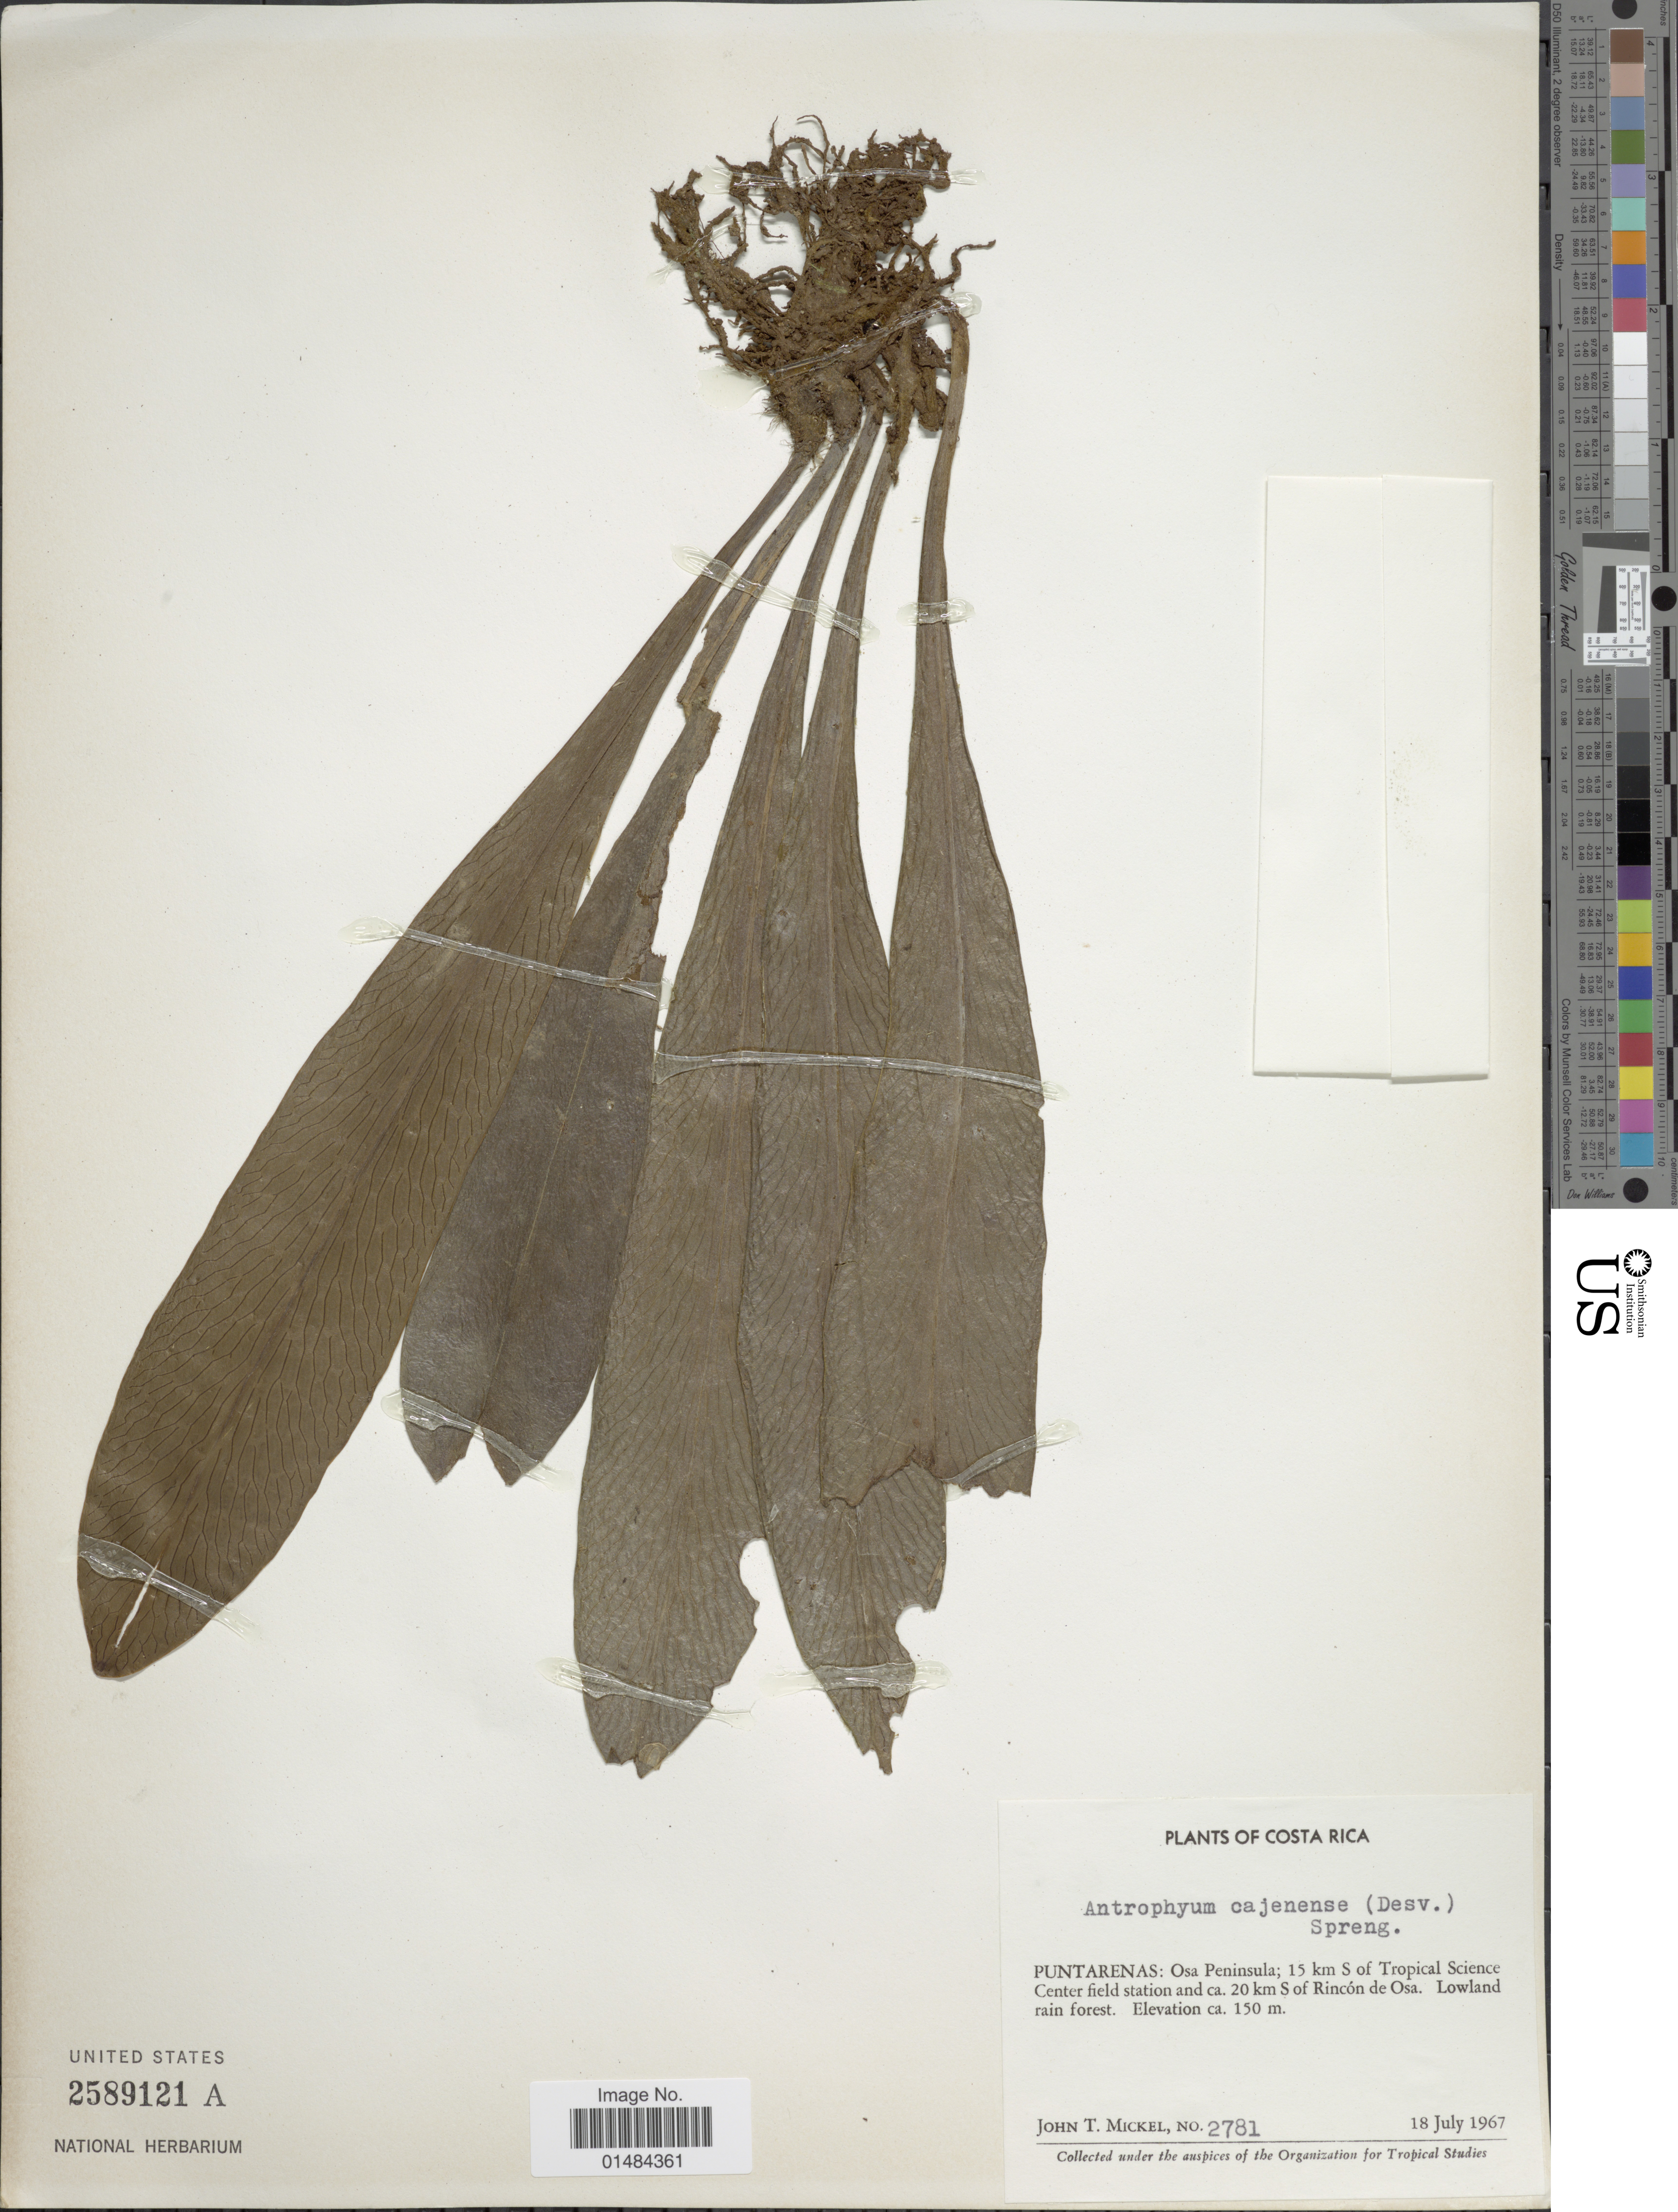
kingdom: Plantae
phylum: Tracheophyta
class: Polypodiopsida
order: Polypodiales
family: Pteridaceae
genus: Polytaenium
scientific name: Polytaenium cajenense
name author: (Desv.) Benedict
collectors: J. T. Mickel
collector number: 2781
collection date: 1967-07-18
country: Costa Rica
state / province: Puntarenas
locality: Costa Rica, Osa Peninsula; 15 km S of Tropical Science Center field station and ca. 20 km S of Rincón de Osa.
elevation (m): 150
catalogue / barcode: US 2589121A